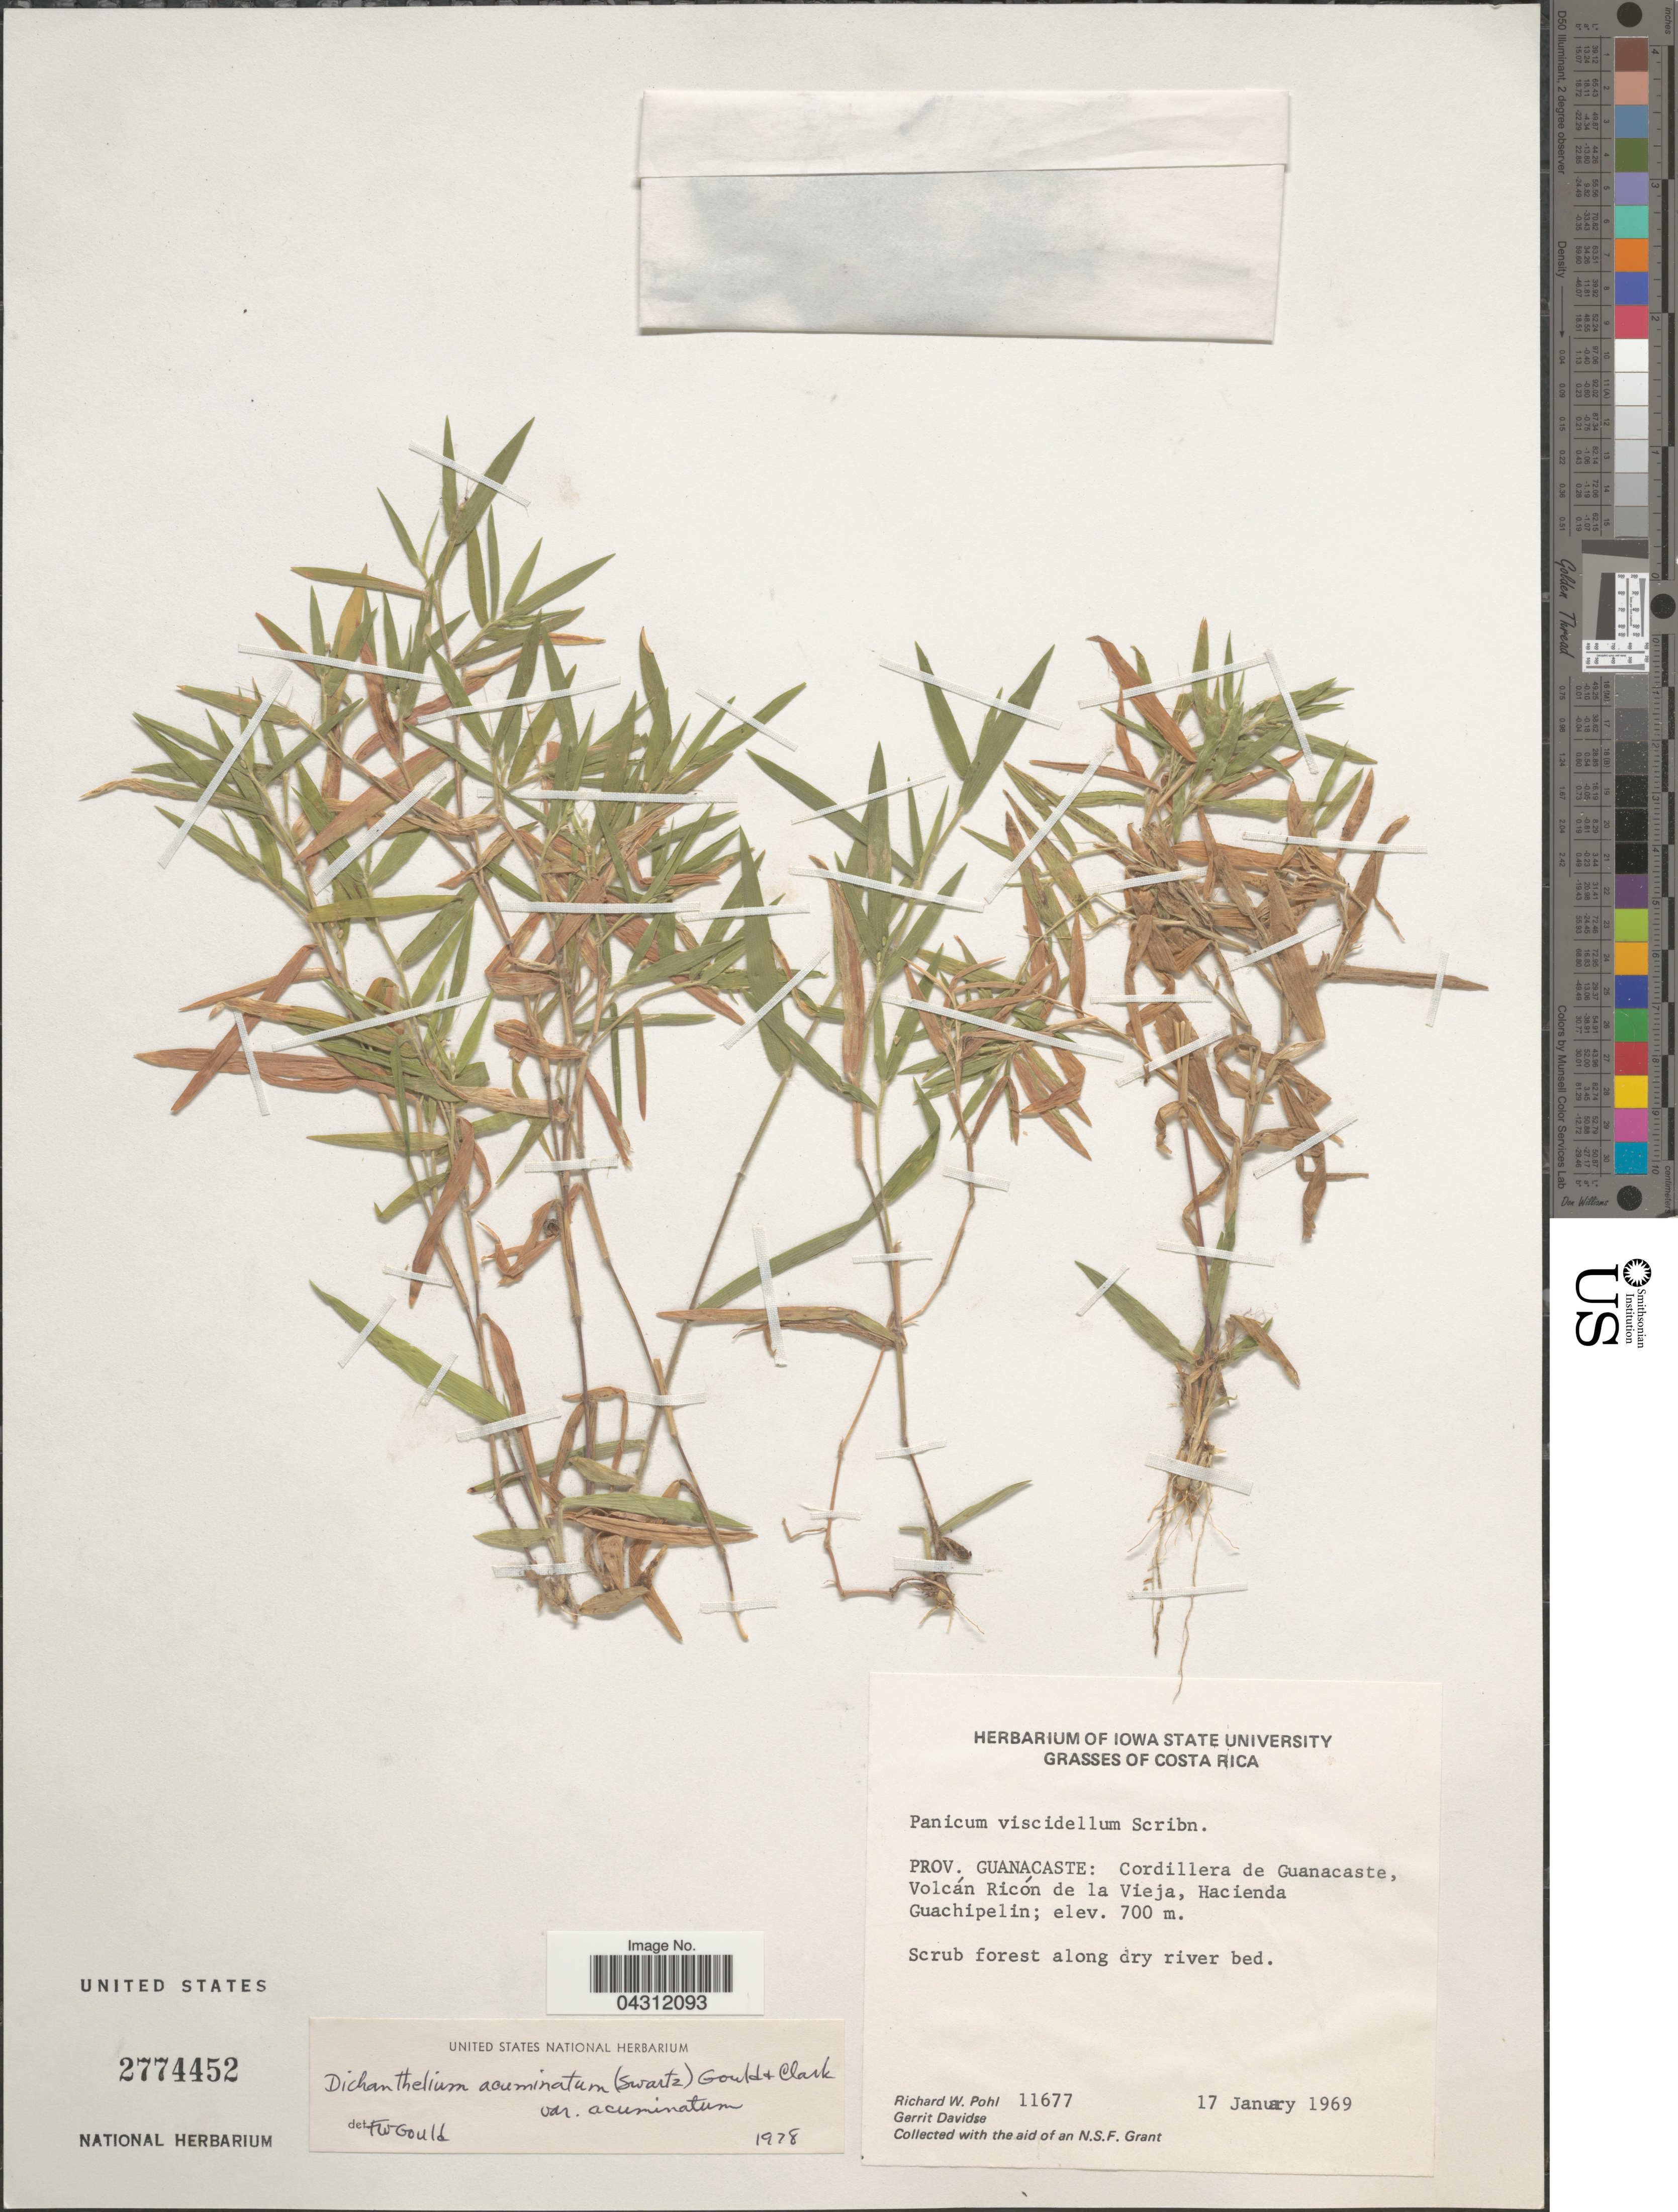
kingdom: Plantae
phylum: Tracheophyta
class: Liliopsida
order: Poales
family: Poaceae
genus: Dichanthelium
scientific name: Dichanthelium acuminatum var. acuminatum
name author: (Sw.) Gould & C.A. Clark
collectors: R. W. Pohl & G. Davidse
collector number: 11677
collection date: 1969-01-17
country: Costa Rica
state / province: Guanacaste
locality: Prov. Guanacaste: Cordillera de Guanacaste, Volcán Ricón de la Vieja, Hacienda Guachipelin.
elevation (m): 700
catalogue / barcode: US 2774452